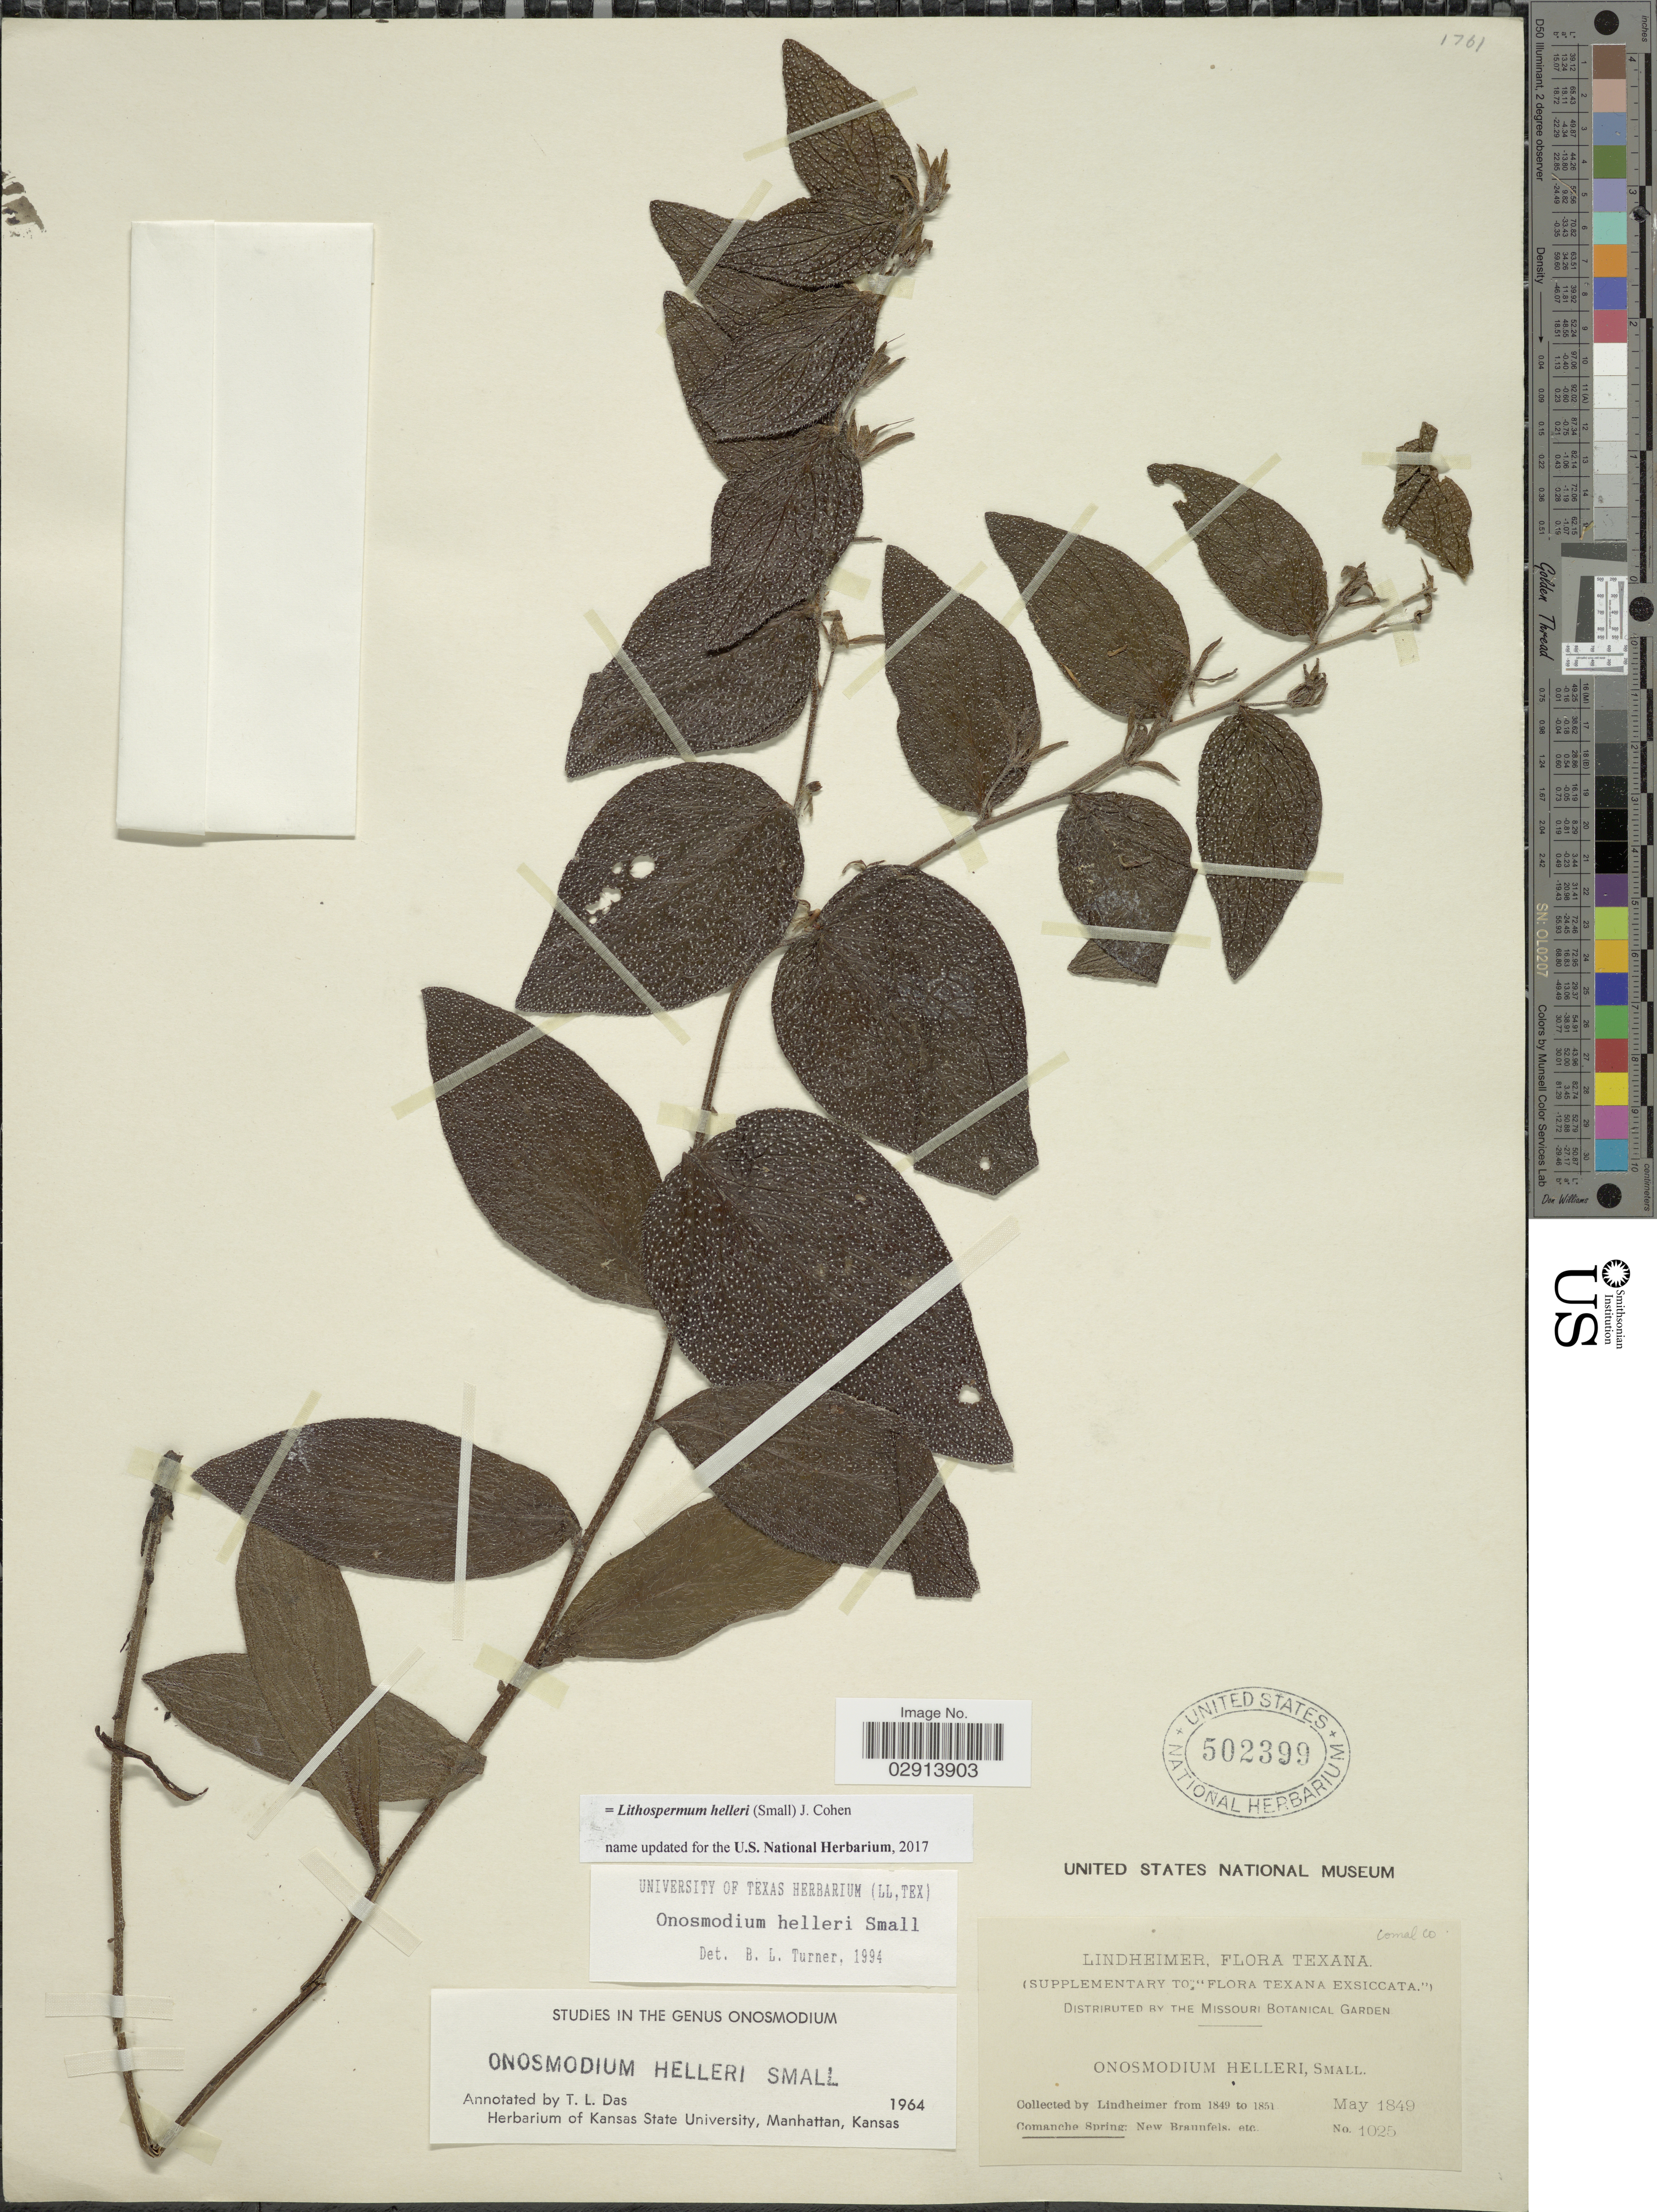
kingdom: Plantae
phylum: Tracheophyta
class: Magnoliopsida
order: Boraginales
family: Boraginaceae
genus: Lithospermum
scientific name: Lithospermum helleri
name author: (Small) Cohen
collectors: -. Lindheimer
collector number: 1025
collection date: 1849-05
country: United States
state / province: Texas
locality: Comanche Spring: New Braunfels, etc.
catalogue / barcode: US 502399